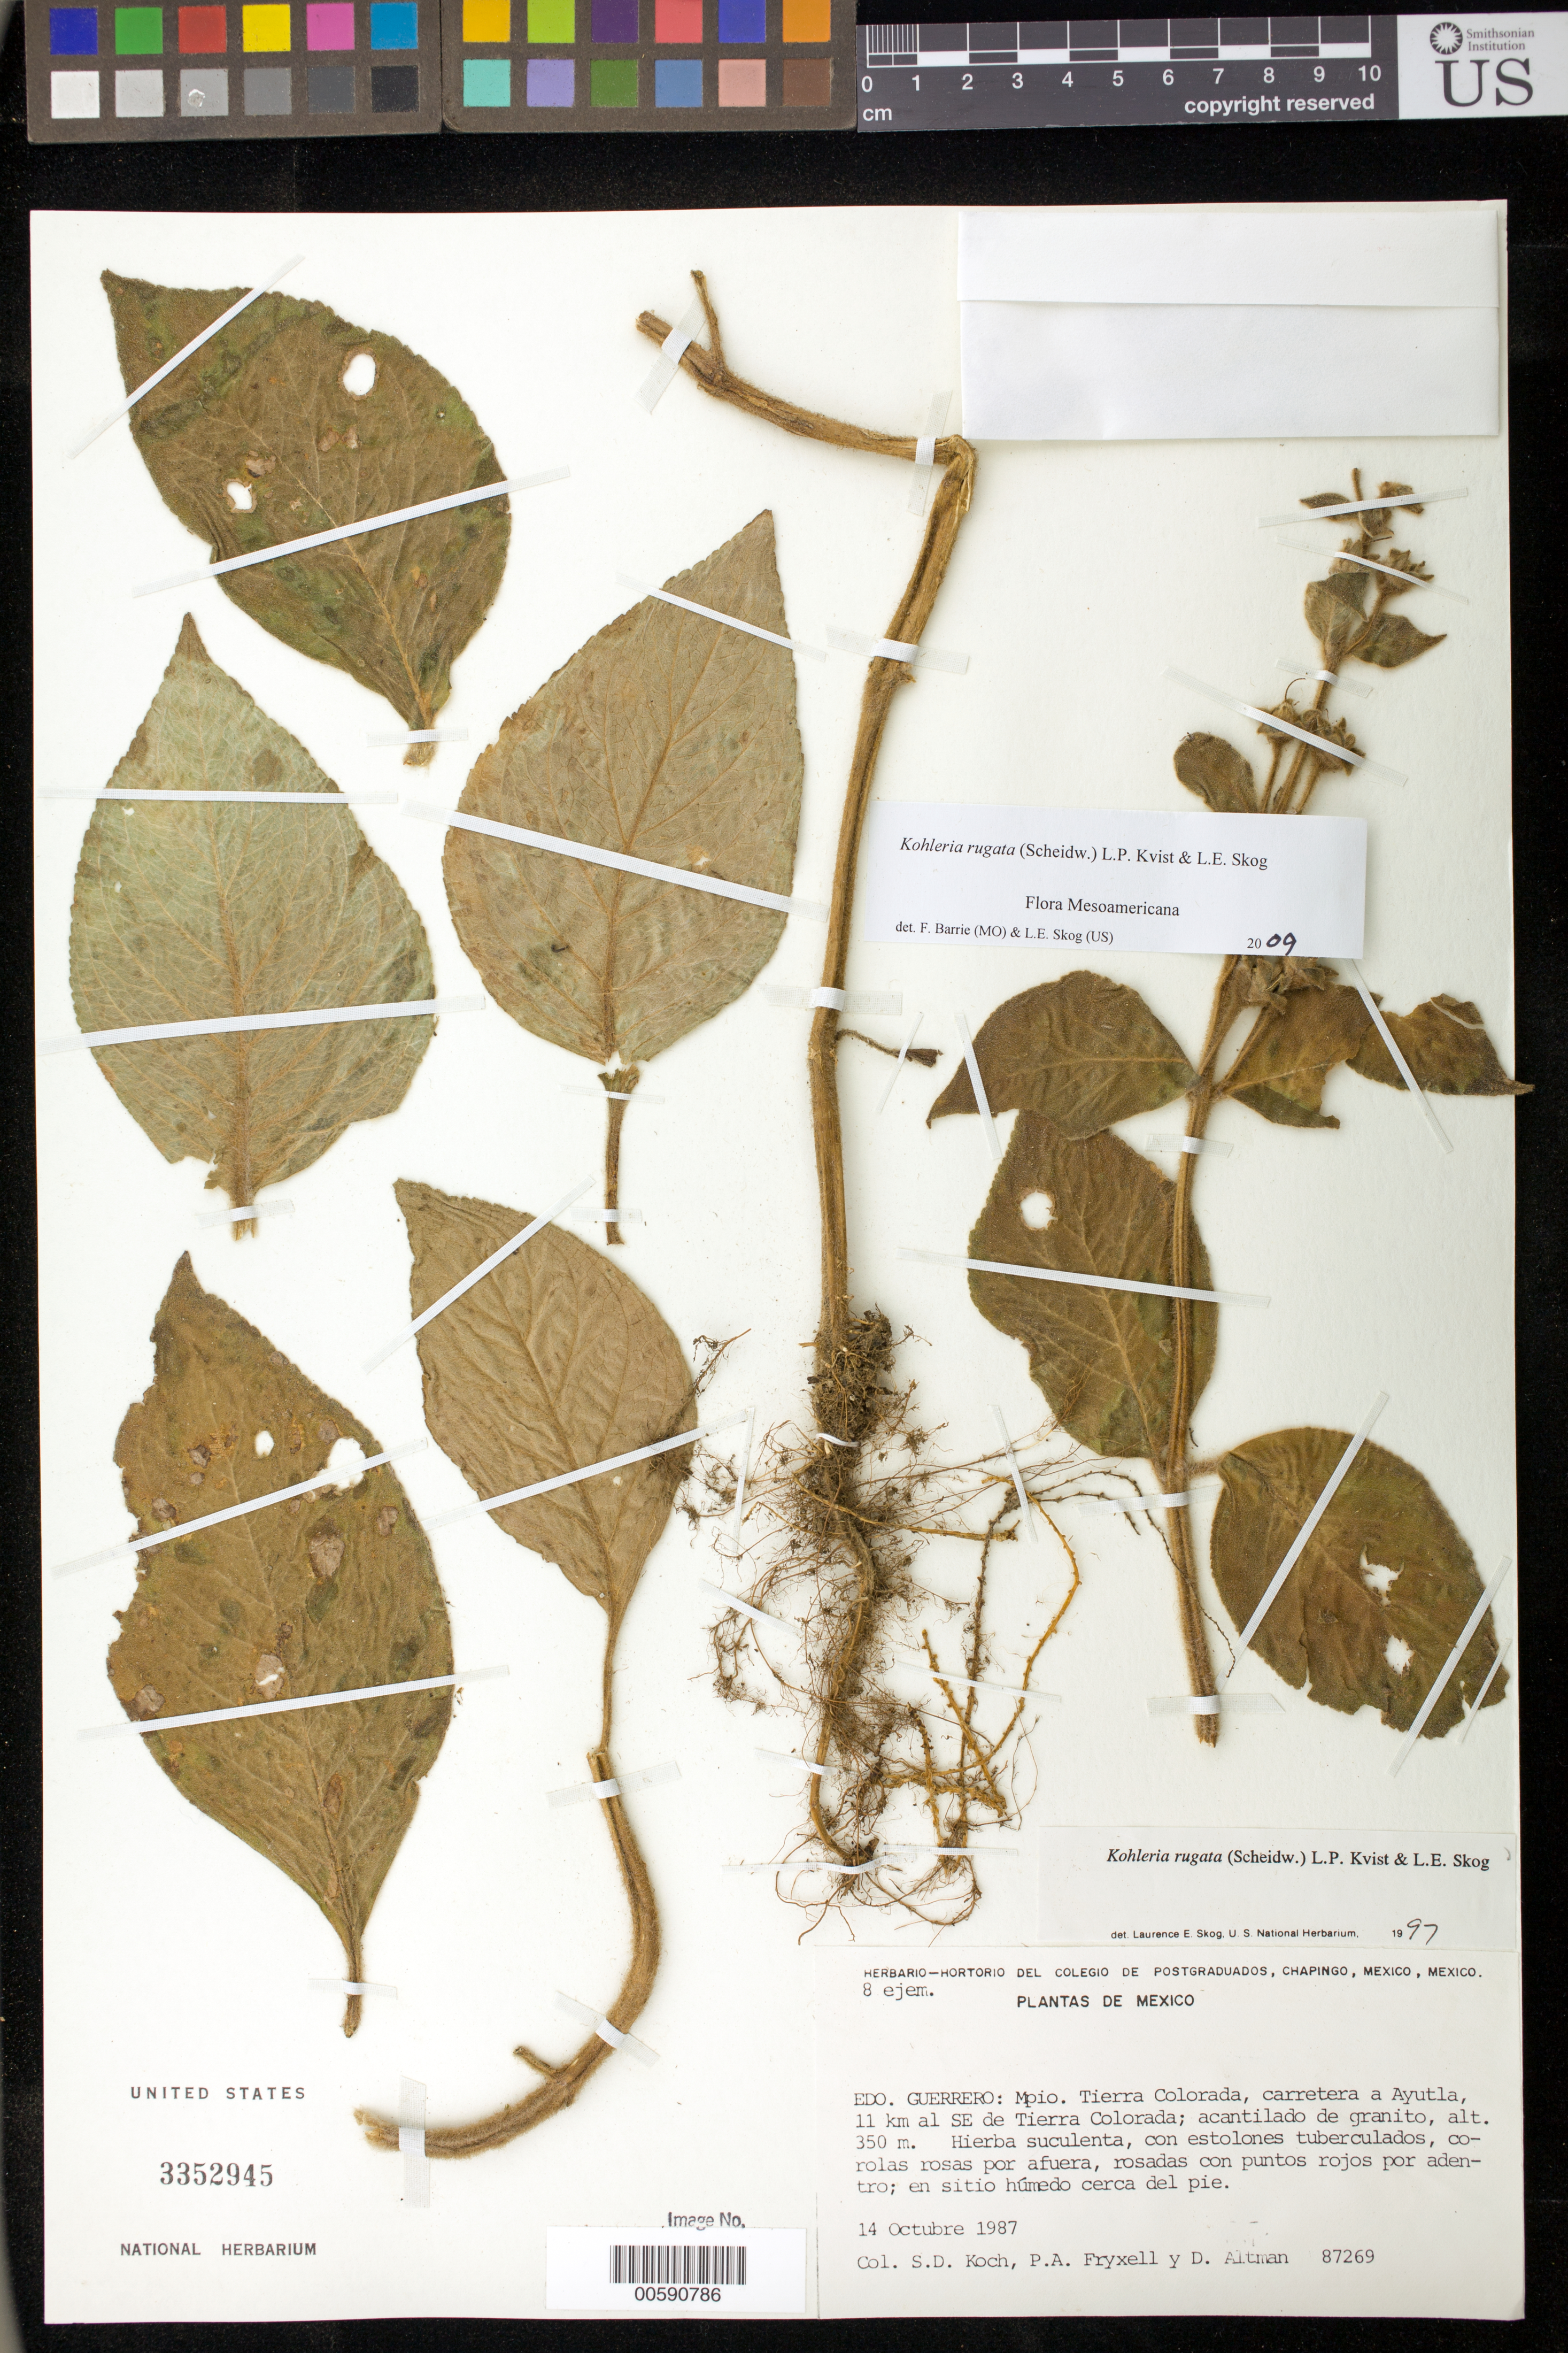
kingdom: Plantae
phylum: Tracheophyta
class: Magnoliopsida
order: Lamiales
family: Gesneriaceae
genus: Kohleria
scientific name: Kohleria rugata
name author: (Scheidw.) L.P. Kvist & L.E. Skog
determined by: Skog, Laurence E.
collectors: S. D. Koch, P. A. Fryxell & D. Altman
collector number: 87269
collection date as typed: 14 Oct 1987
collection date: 1987-10-14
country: Mexico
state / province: Guerrero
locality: Mpio. Tierra Colorada: carretera a Ayutla, 11 km al SE de Tierra Colorada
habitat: Acantilado de granito; en sitio húmedo cerca del pie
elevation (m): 350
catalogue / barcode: US 3352945